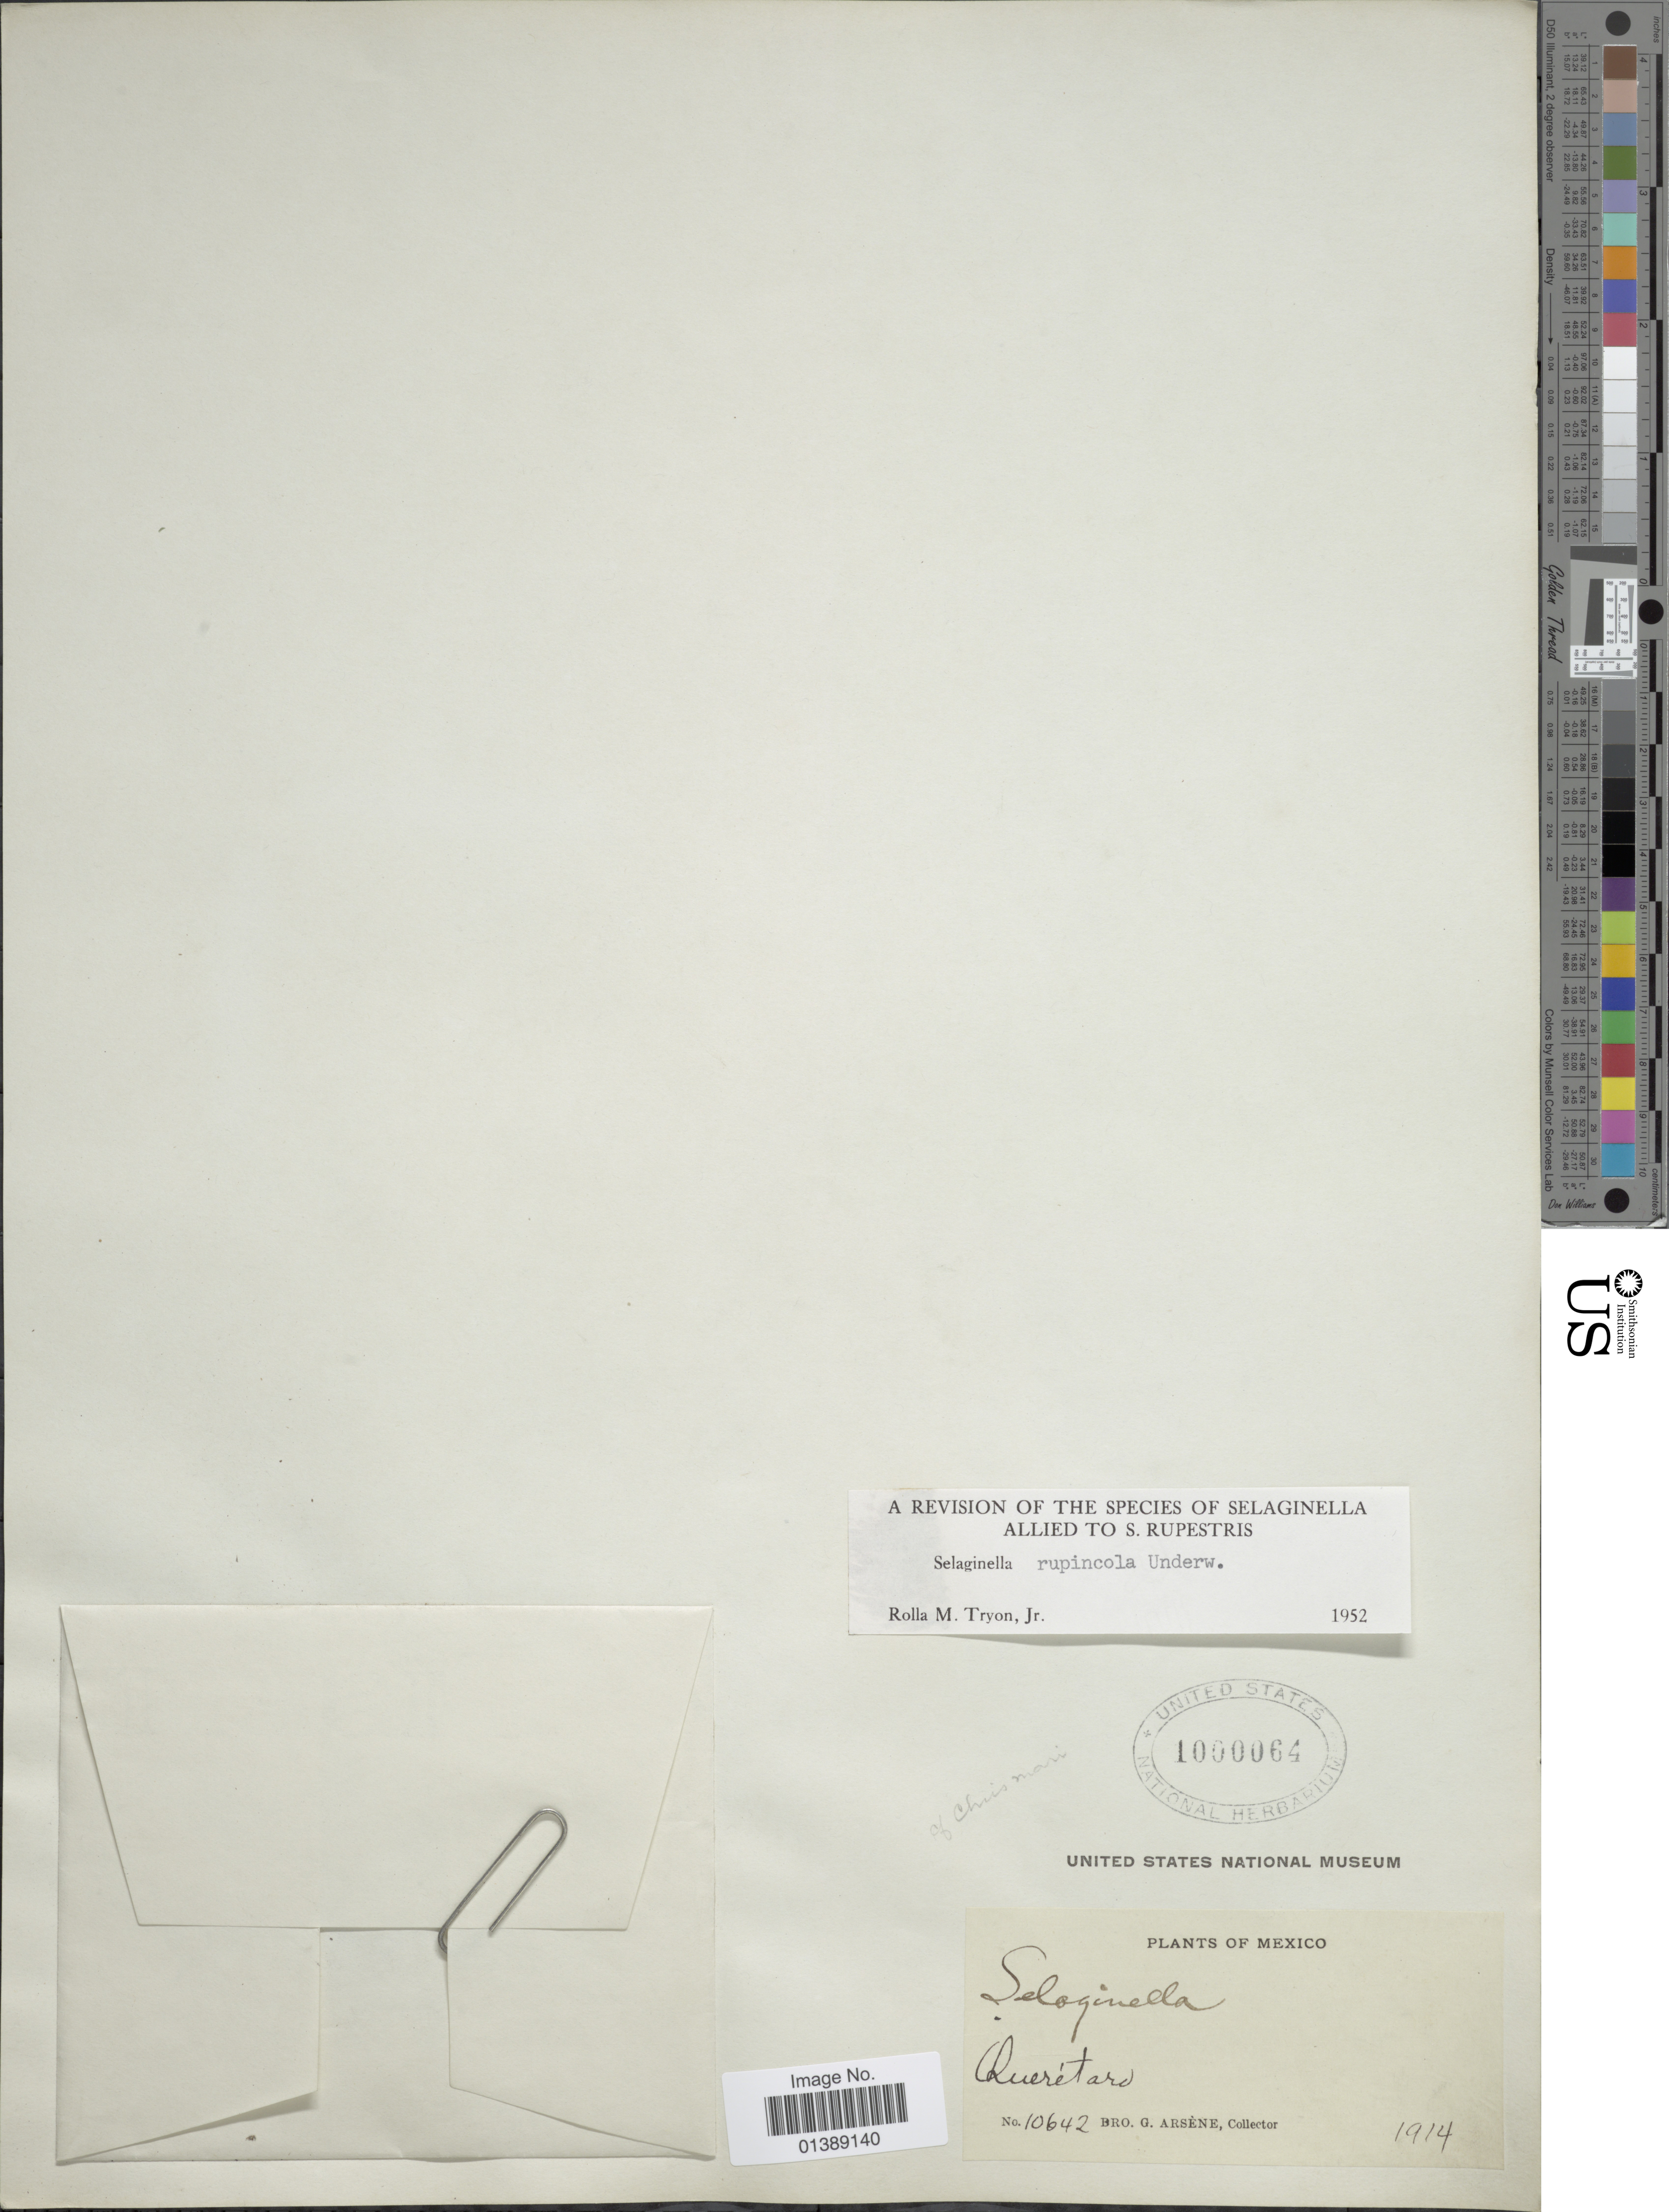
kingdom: Plantae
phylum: Tracheophyta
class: Lycopodiopsida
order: Selaginellales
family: Selaginellaceae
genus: Selaginella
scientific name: Selaginella rupincola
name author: Underw.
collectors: Bro. G. Arsène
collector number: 10642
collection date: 1914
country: Mexico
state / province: Querétaro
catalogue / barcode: US 1000064